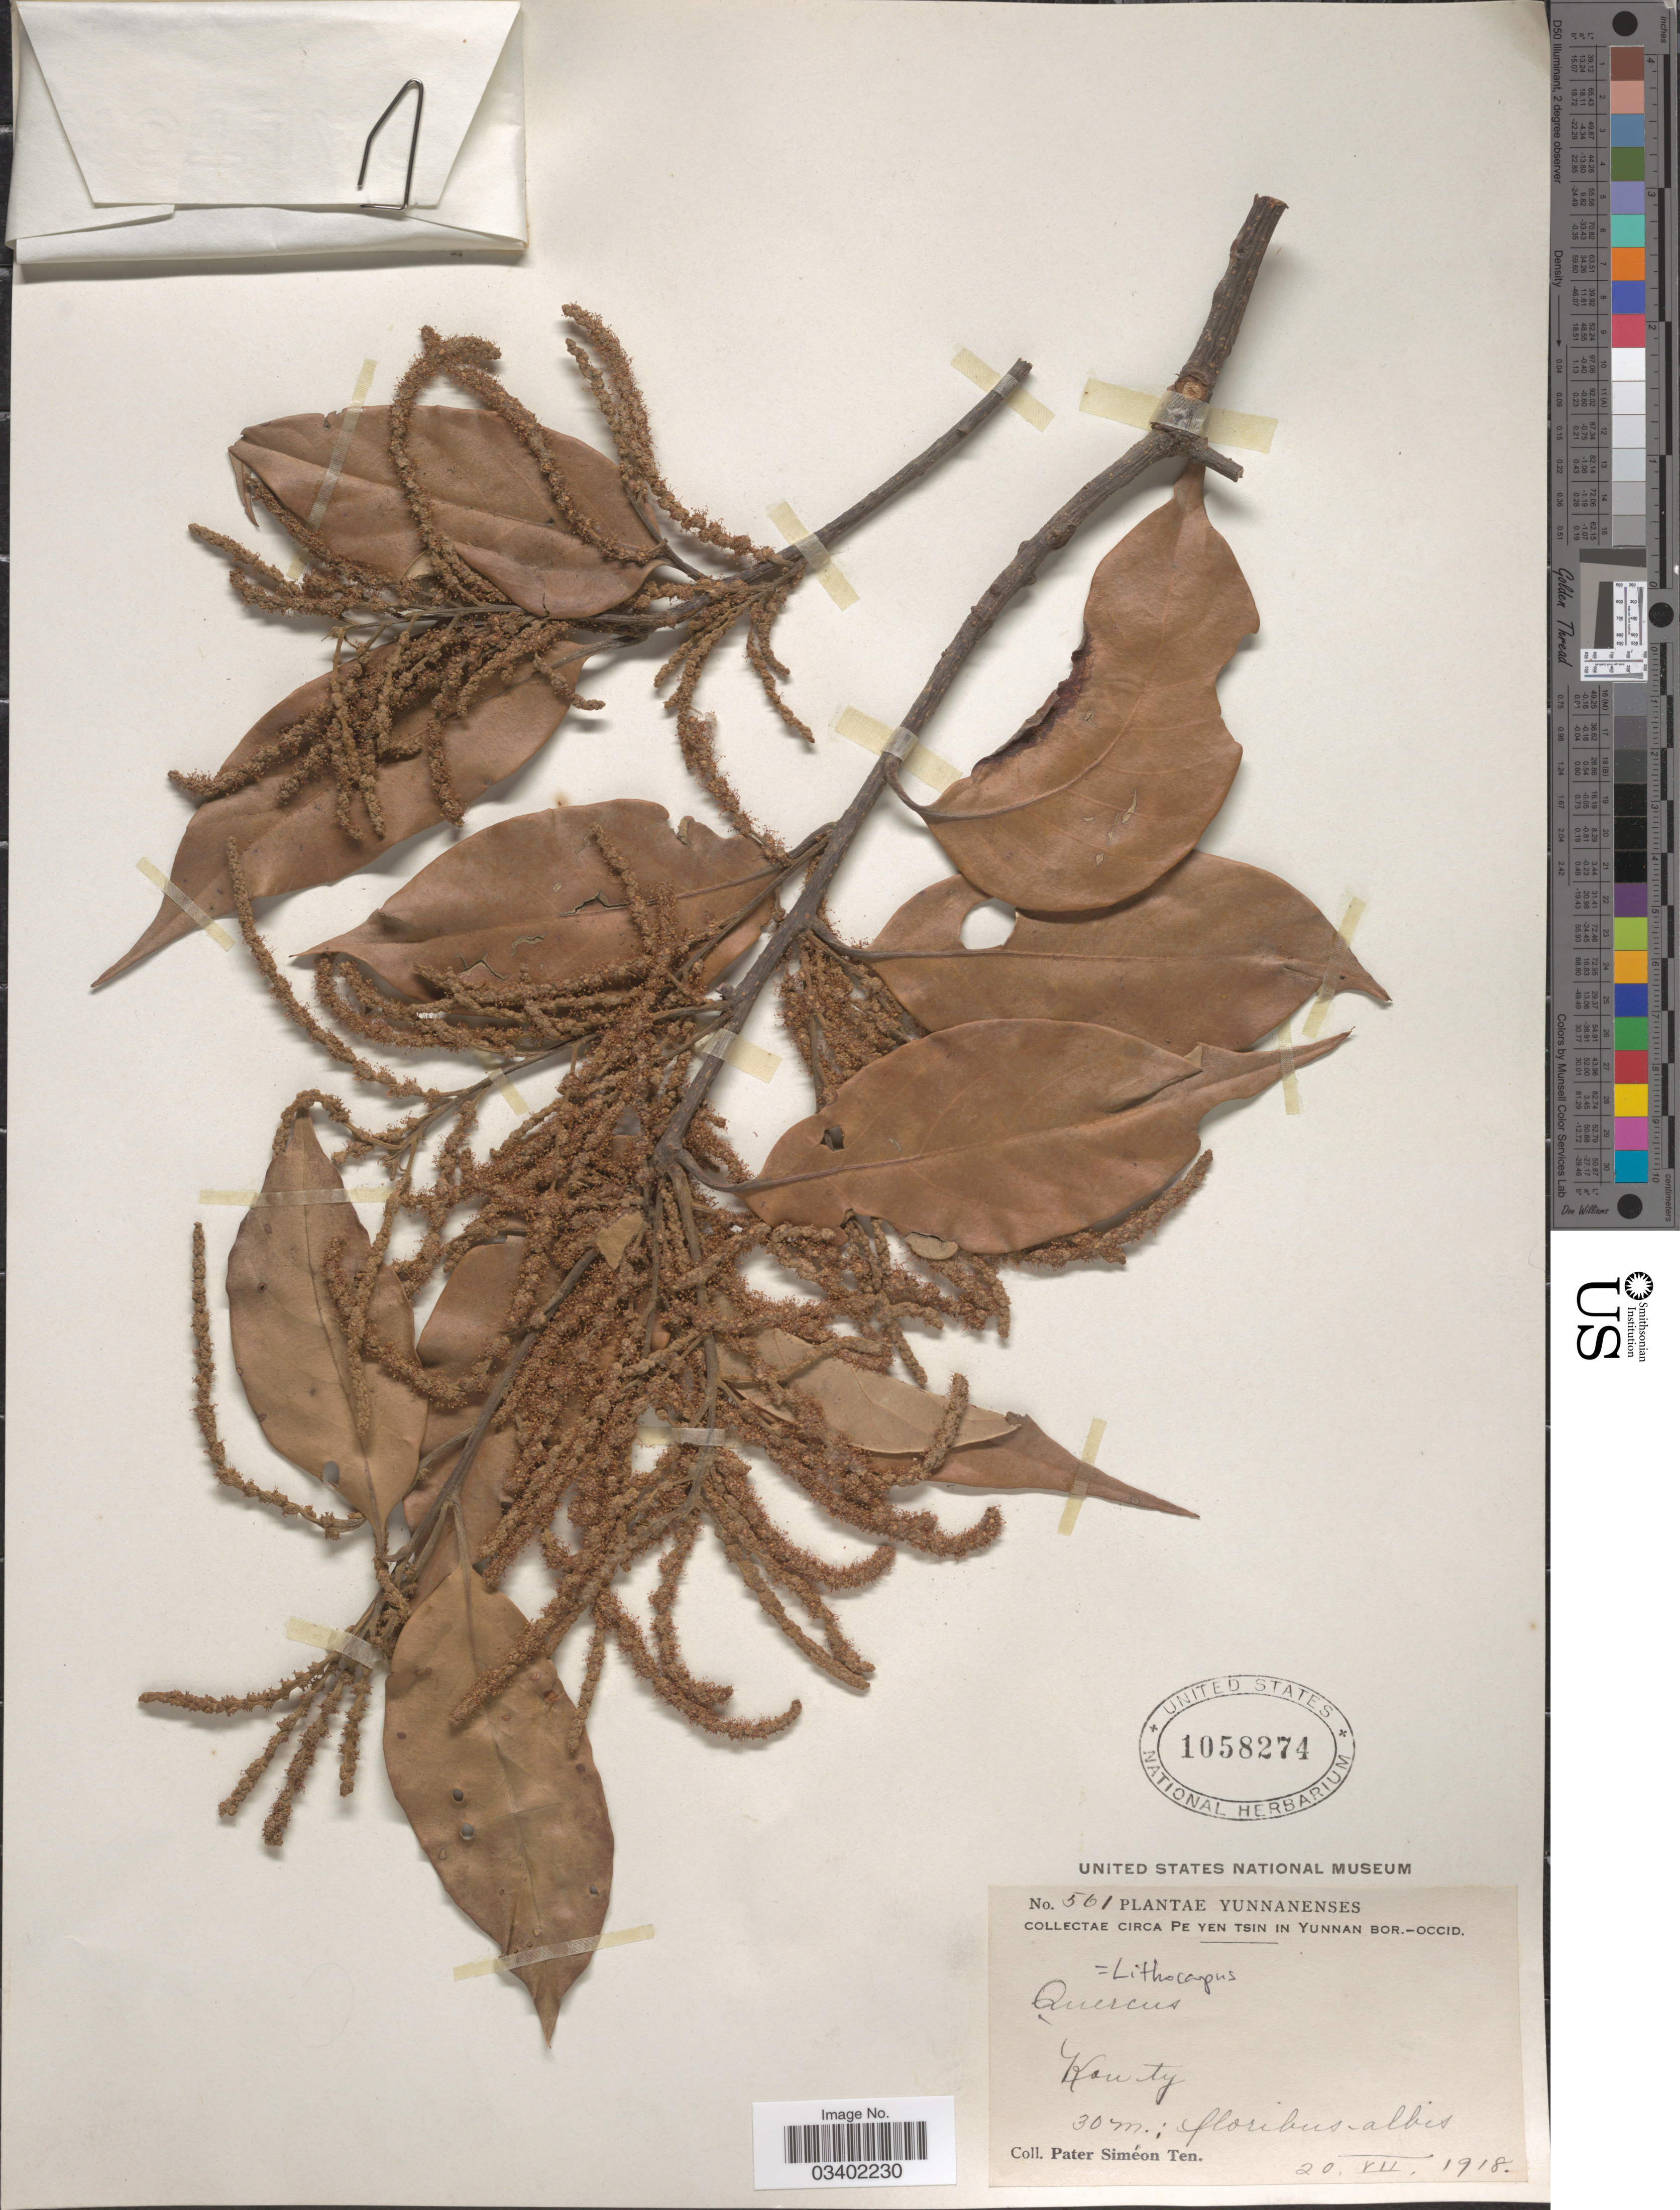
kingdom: Plantae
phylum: Tracheophyta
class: Magnoliopsida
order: Fagales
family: Fagaceae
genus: Lithocarpus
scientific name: Lithocarpus sp.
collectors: P. S. Ten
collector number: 561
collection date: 1918-07-20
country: China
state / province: Yunnan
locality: Circa Pe Yen Tsin in Yunnan Bor.-Occid. Kan ty.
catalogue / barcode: US 1058274